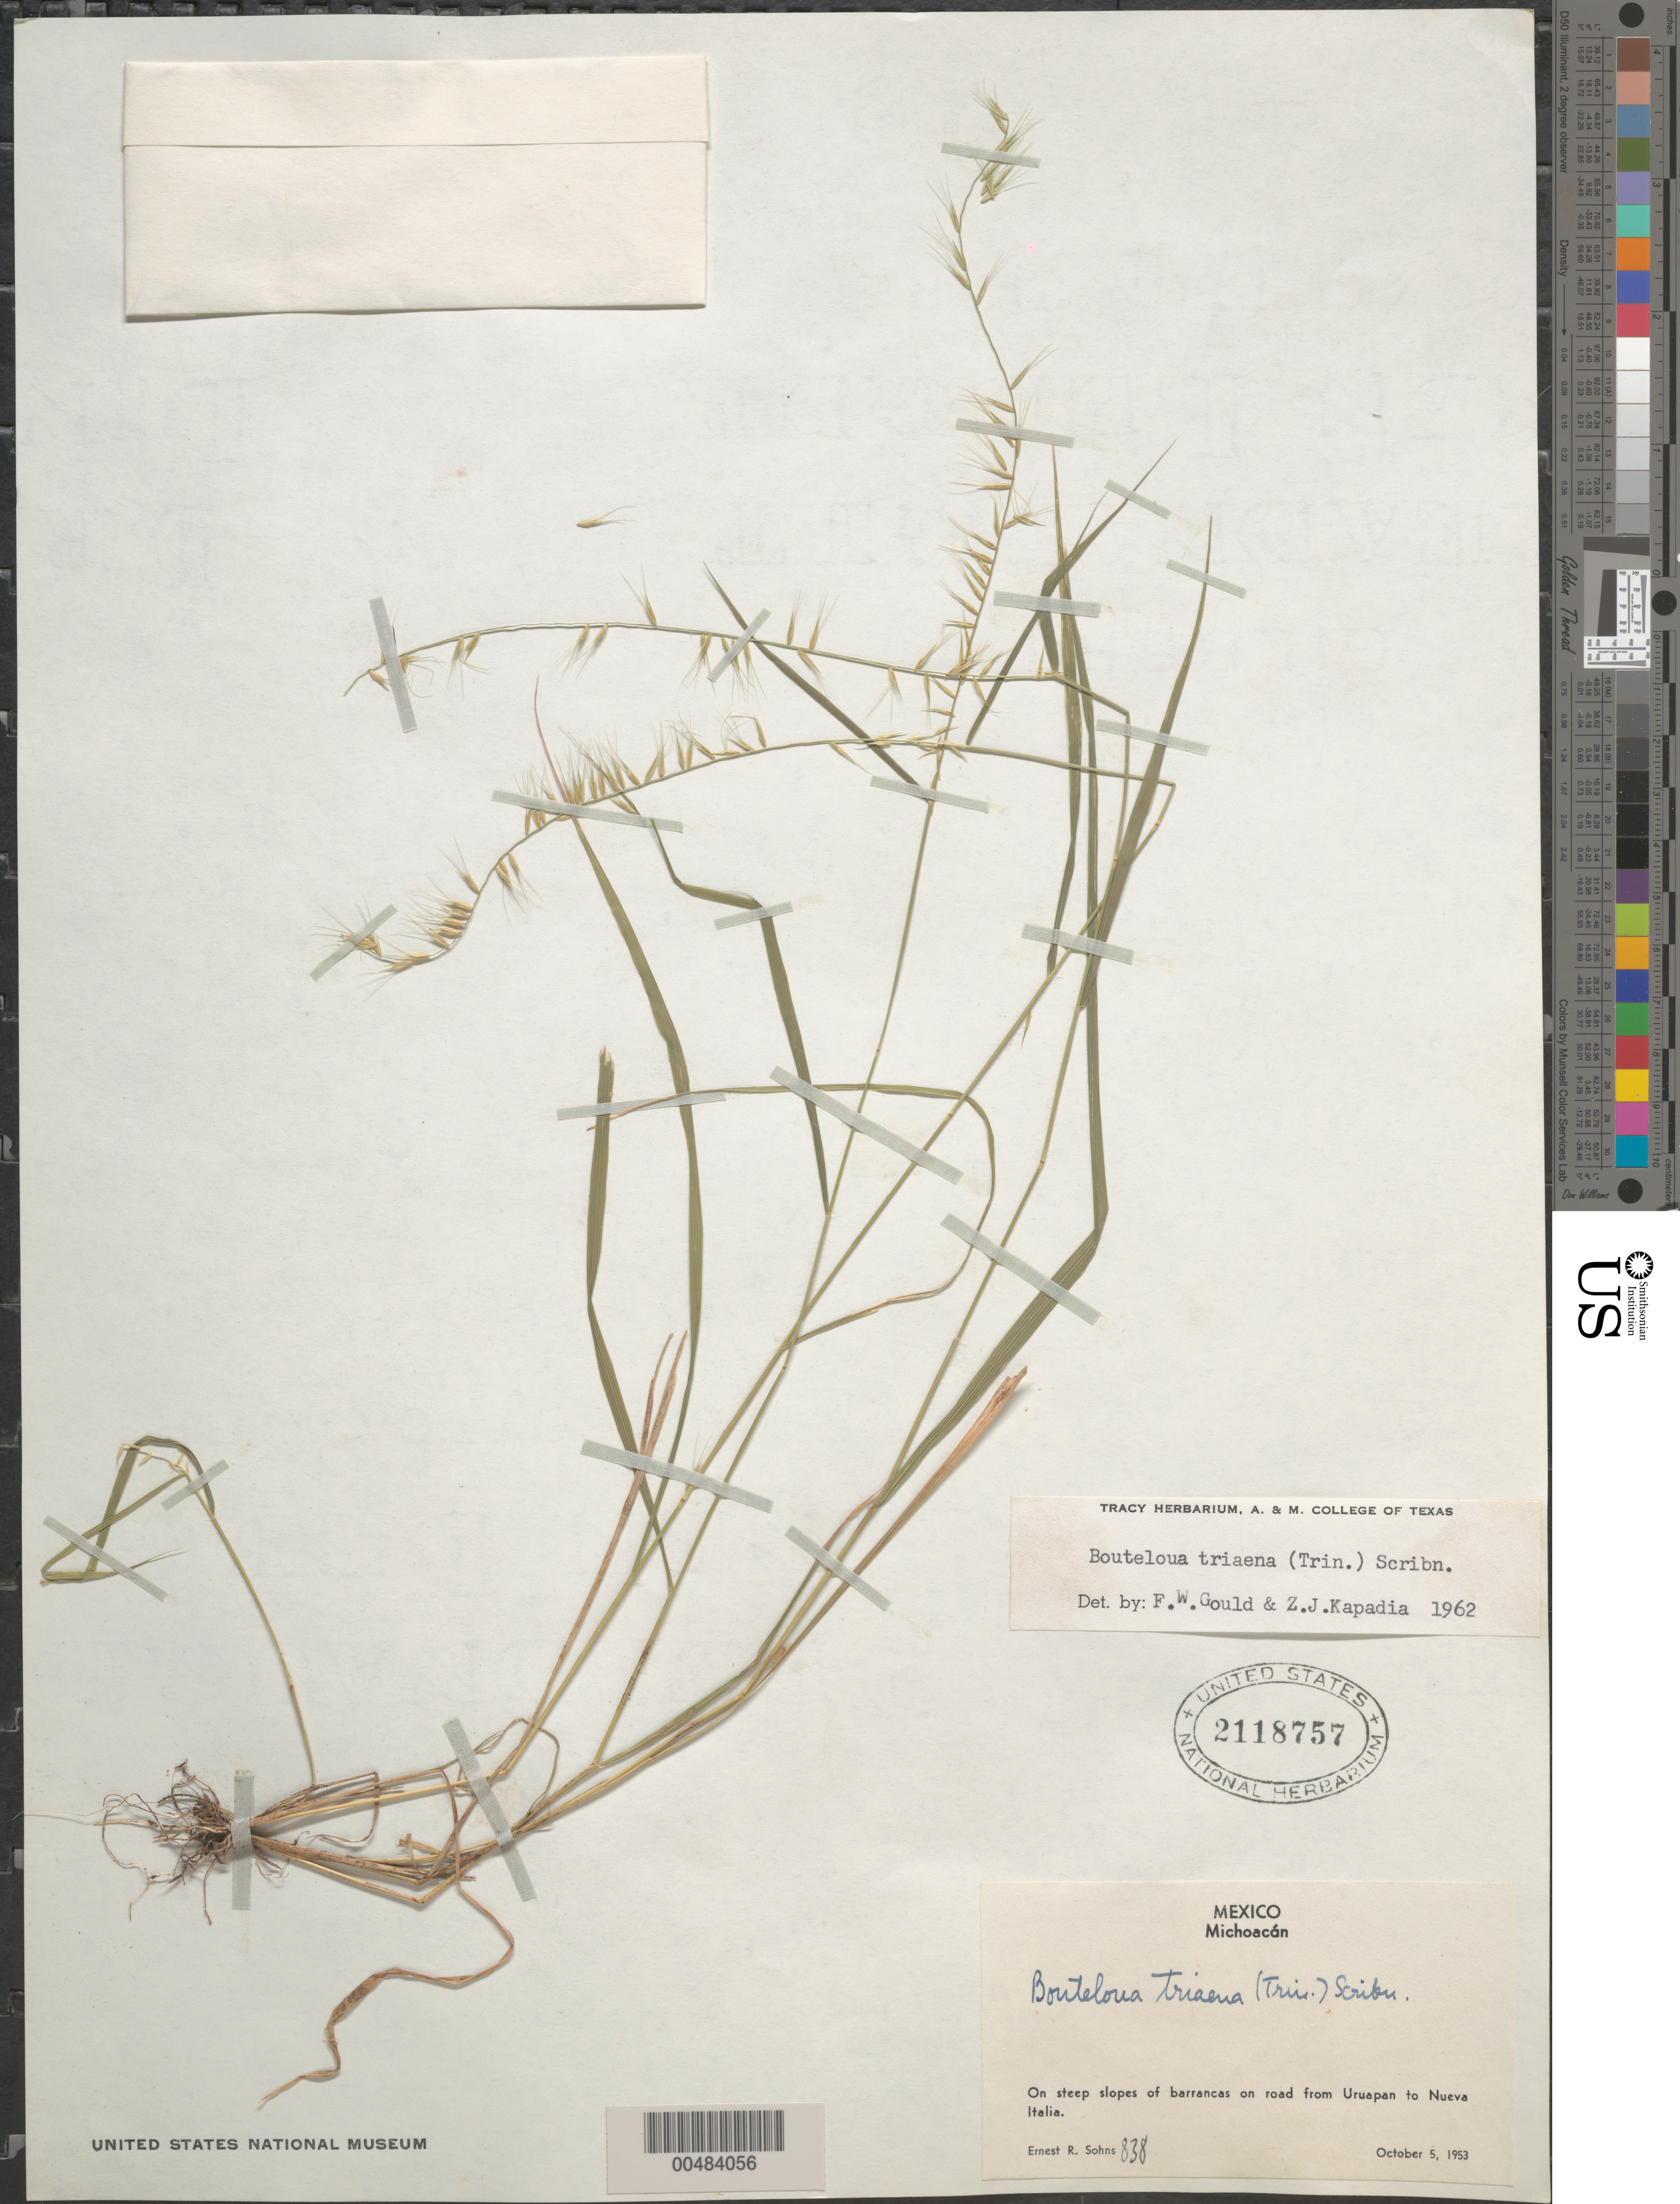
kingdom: Plantae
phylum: Tracheophyta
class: Liliopsida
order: Poales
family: Poaceae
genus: Bouteloua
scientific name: Bouteloua triaena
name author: (Trin. ex Spreng.) Scribn.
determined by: Gould, F. W.; Kapadia, Zarir J.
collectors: E. R. Sohns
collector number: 838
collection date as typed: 5 Oct 1953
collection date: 1953-10-05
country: Mexico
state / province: Michoacán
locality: On road from Uruapan to Nueva Italia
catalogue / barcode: US 2118757